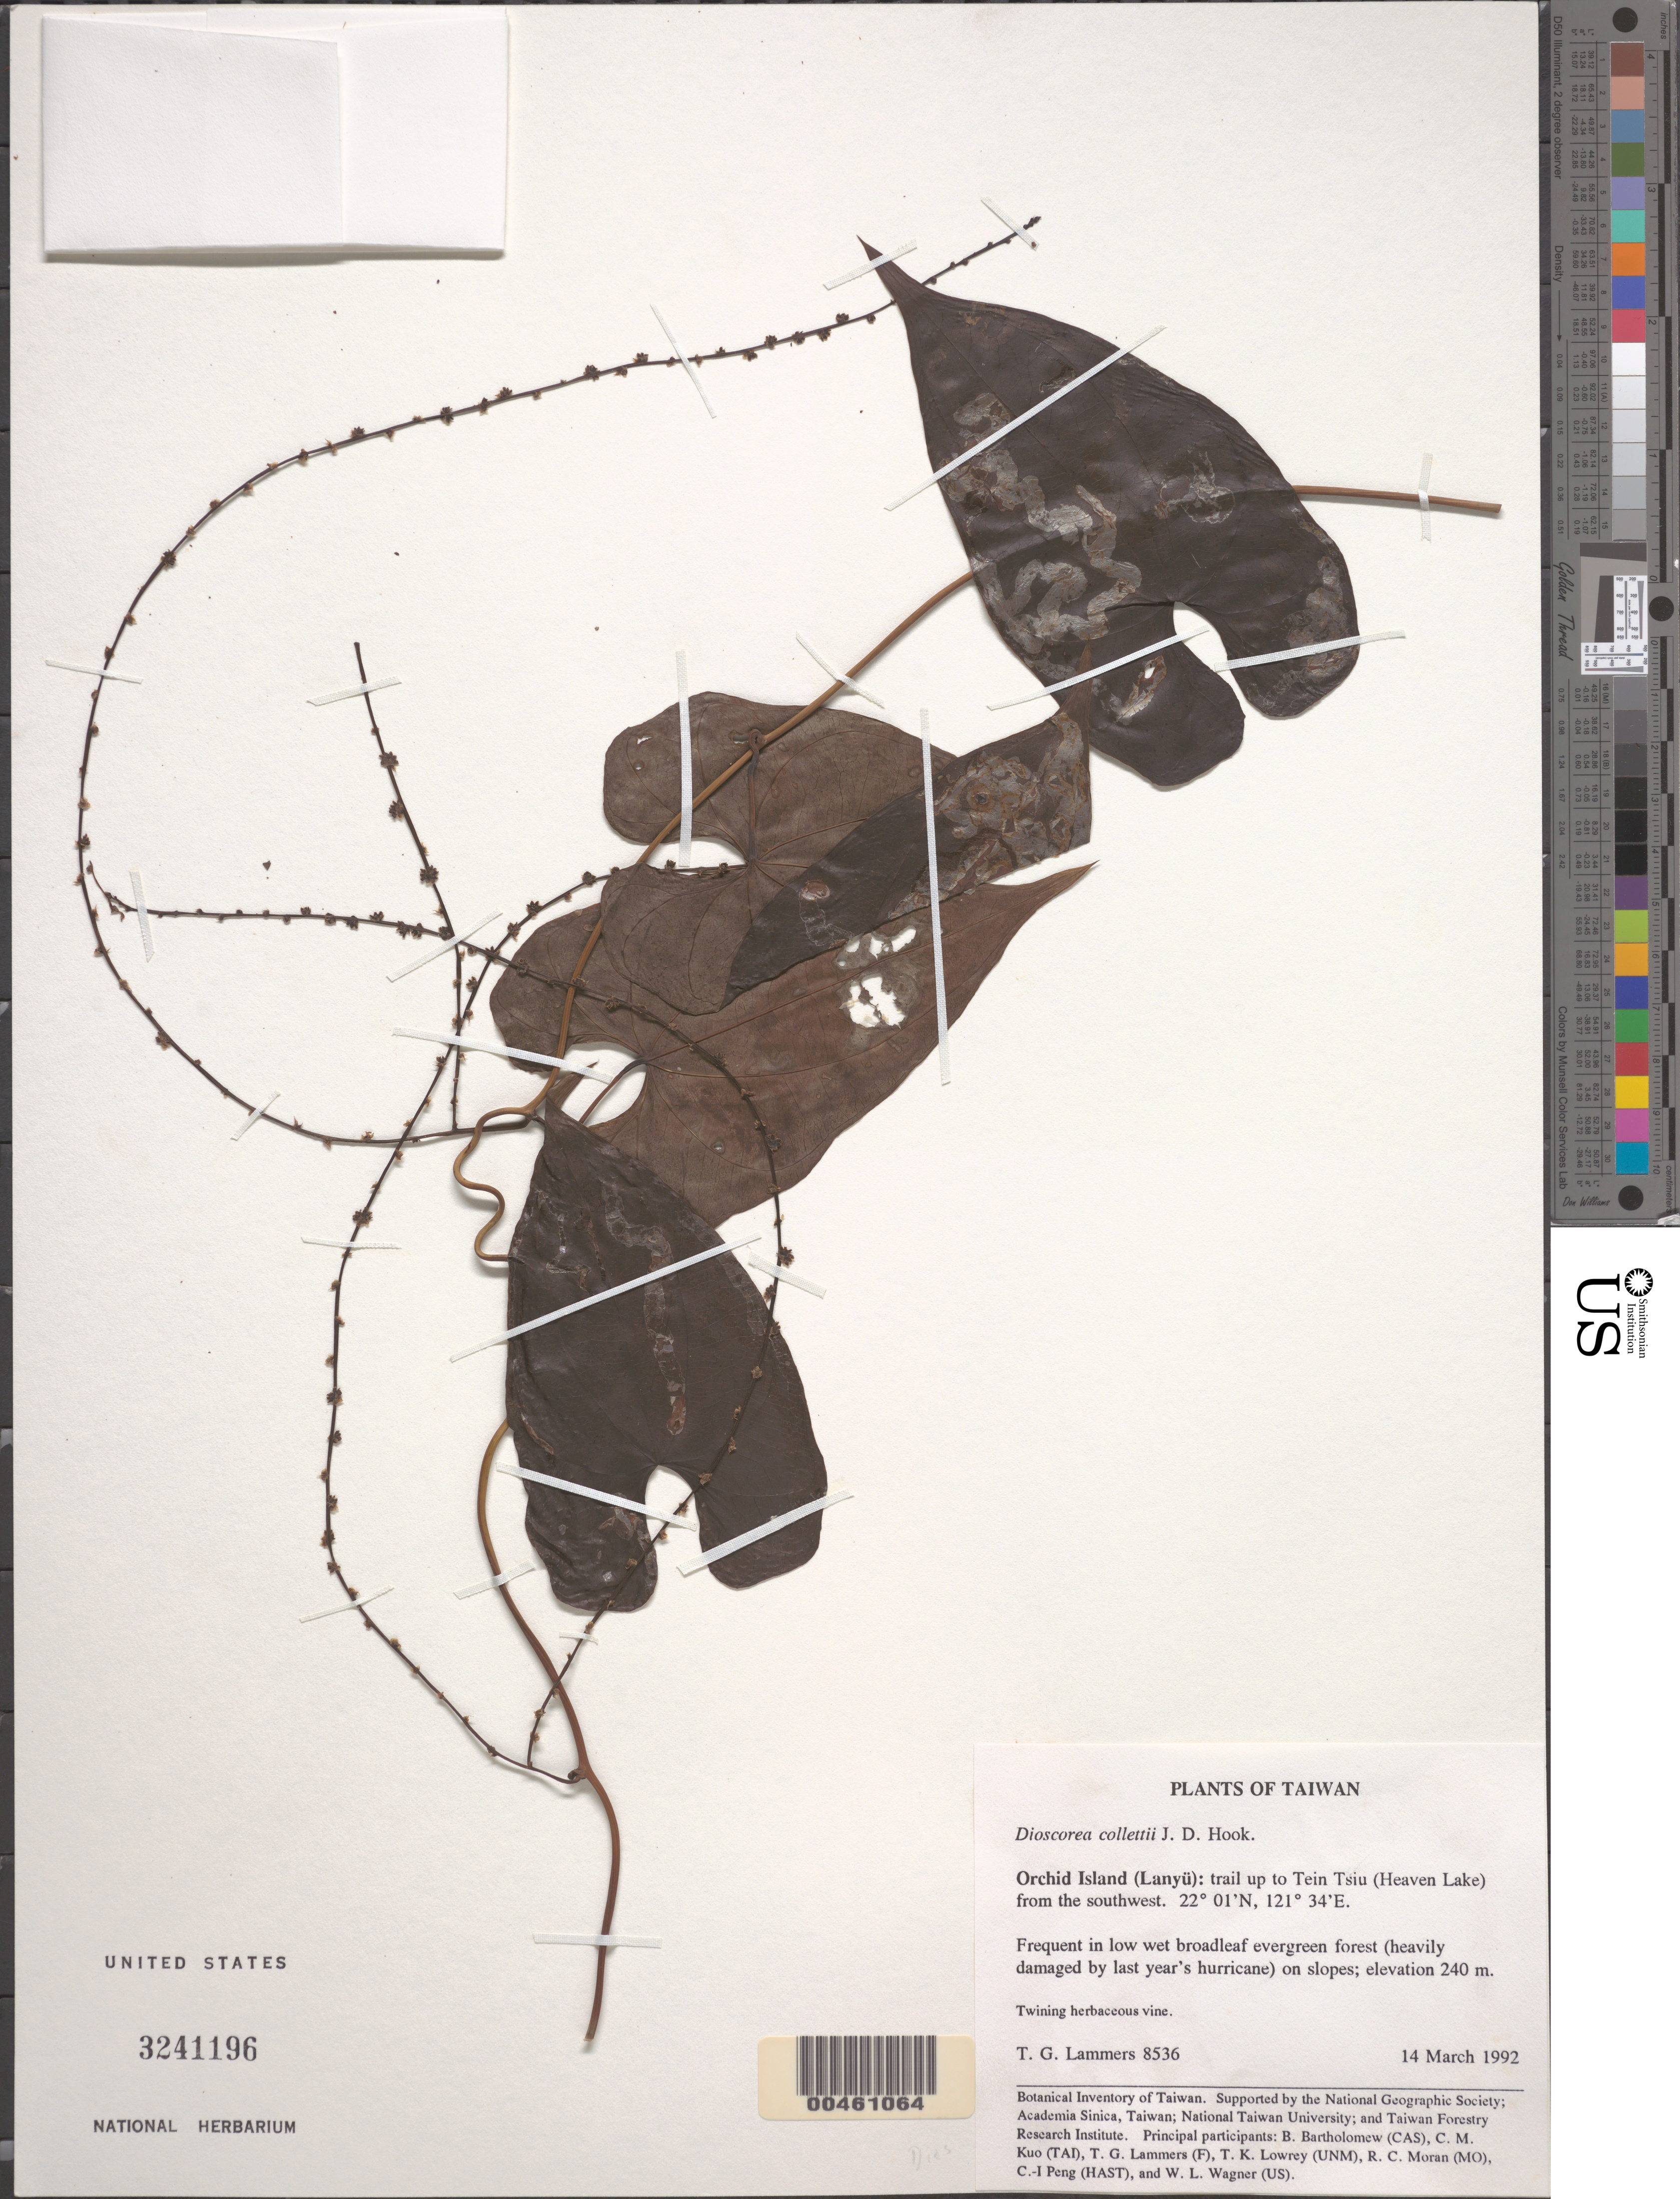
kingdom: Plantae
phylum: Tracheophyta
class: Liliopsida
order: Dioscoreales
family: Dioscoreaceae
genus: Dioscorea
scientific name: Dioscorea collettii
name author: Hook. f.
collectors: T. G. Lammers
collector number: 8536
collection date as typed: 14 Mar 1992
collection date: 1992-03-14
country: Taiwan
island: Taiwan [Formosa]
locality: trail up to Tein Tsiu (Heaven Lake) from the southwest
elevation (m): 240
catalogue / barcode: US 3241196